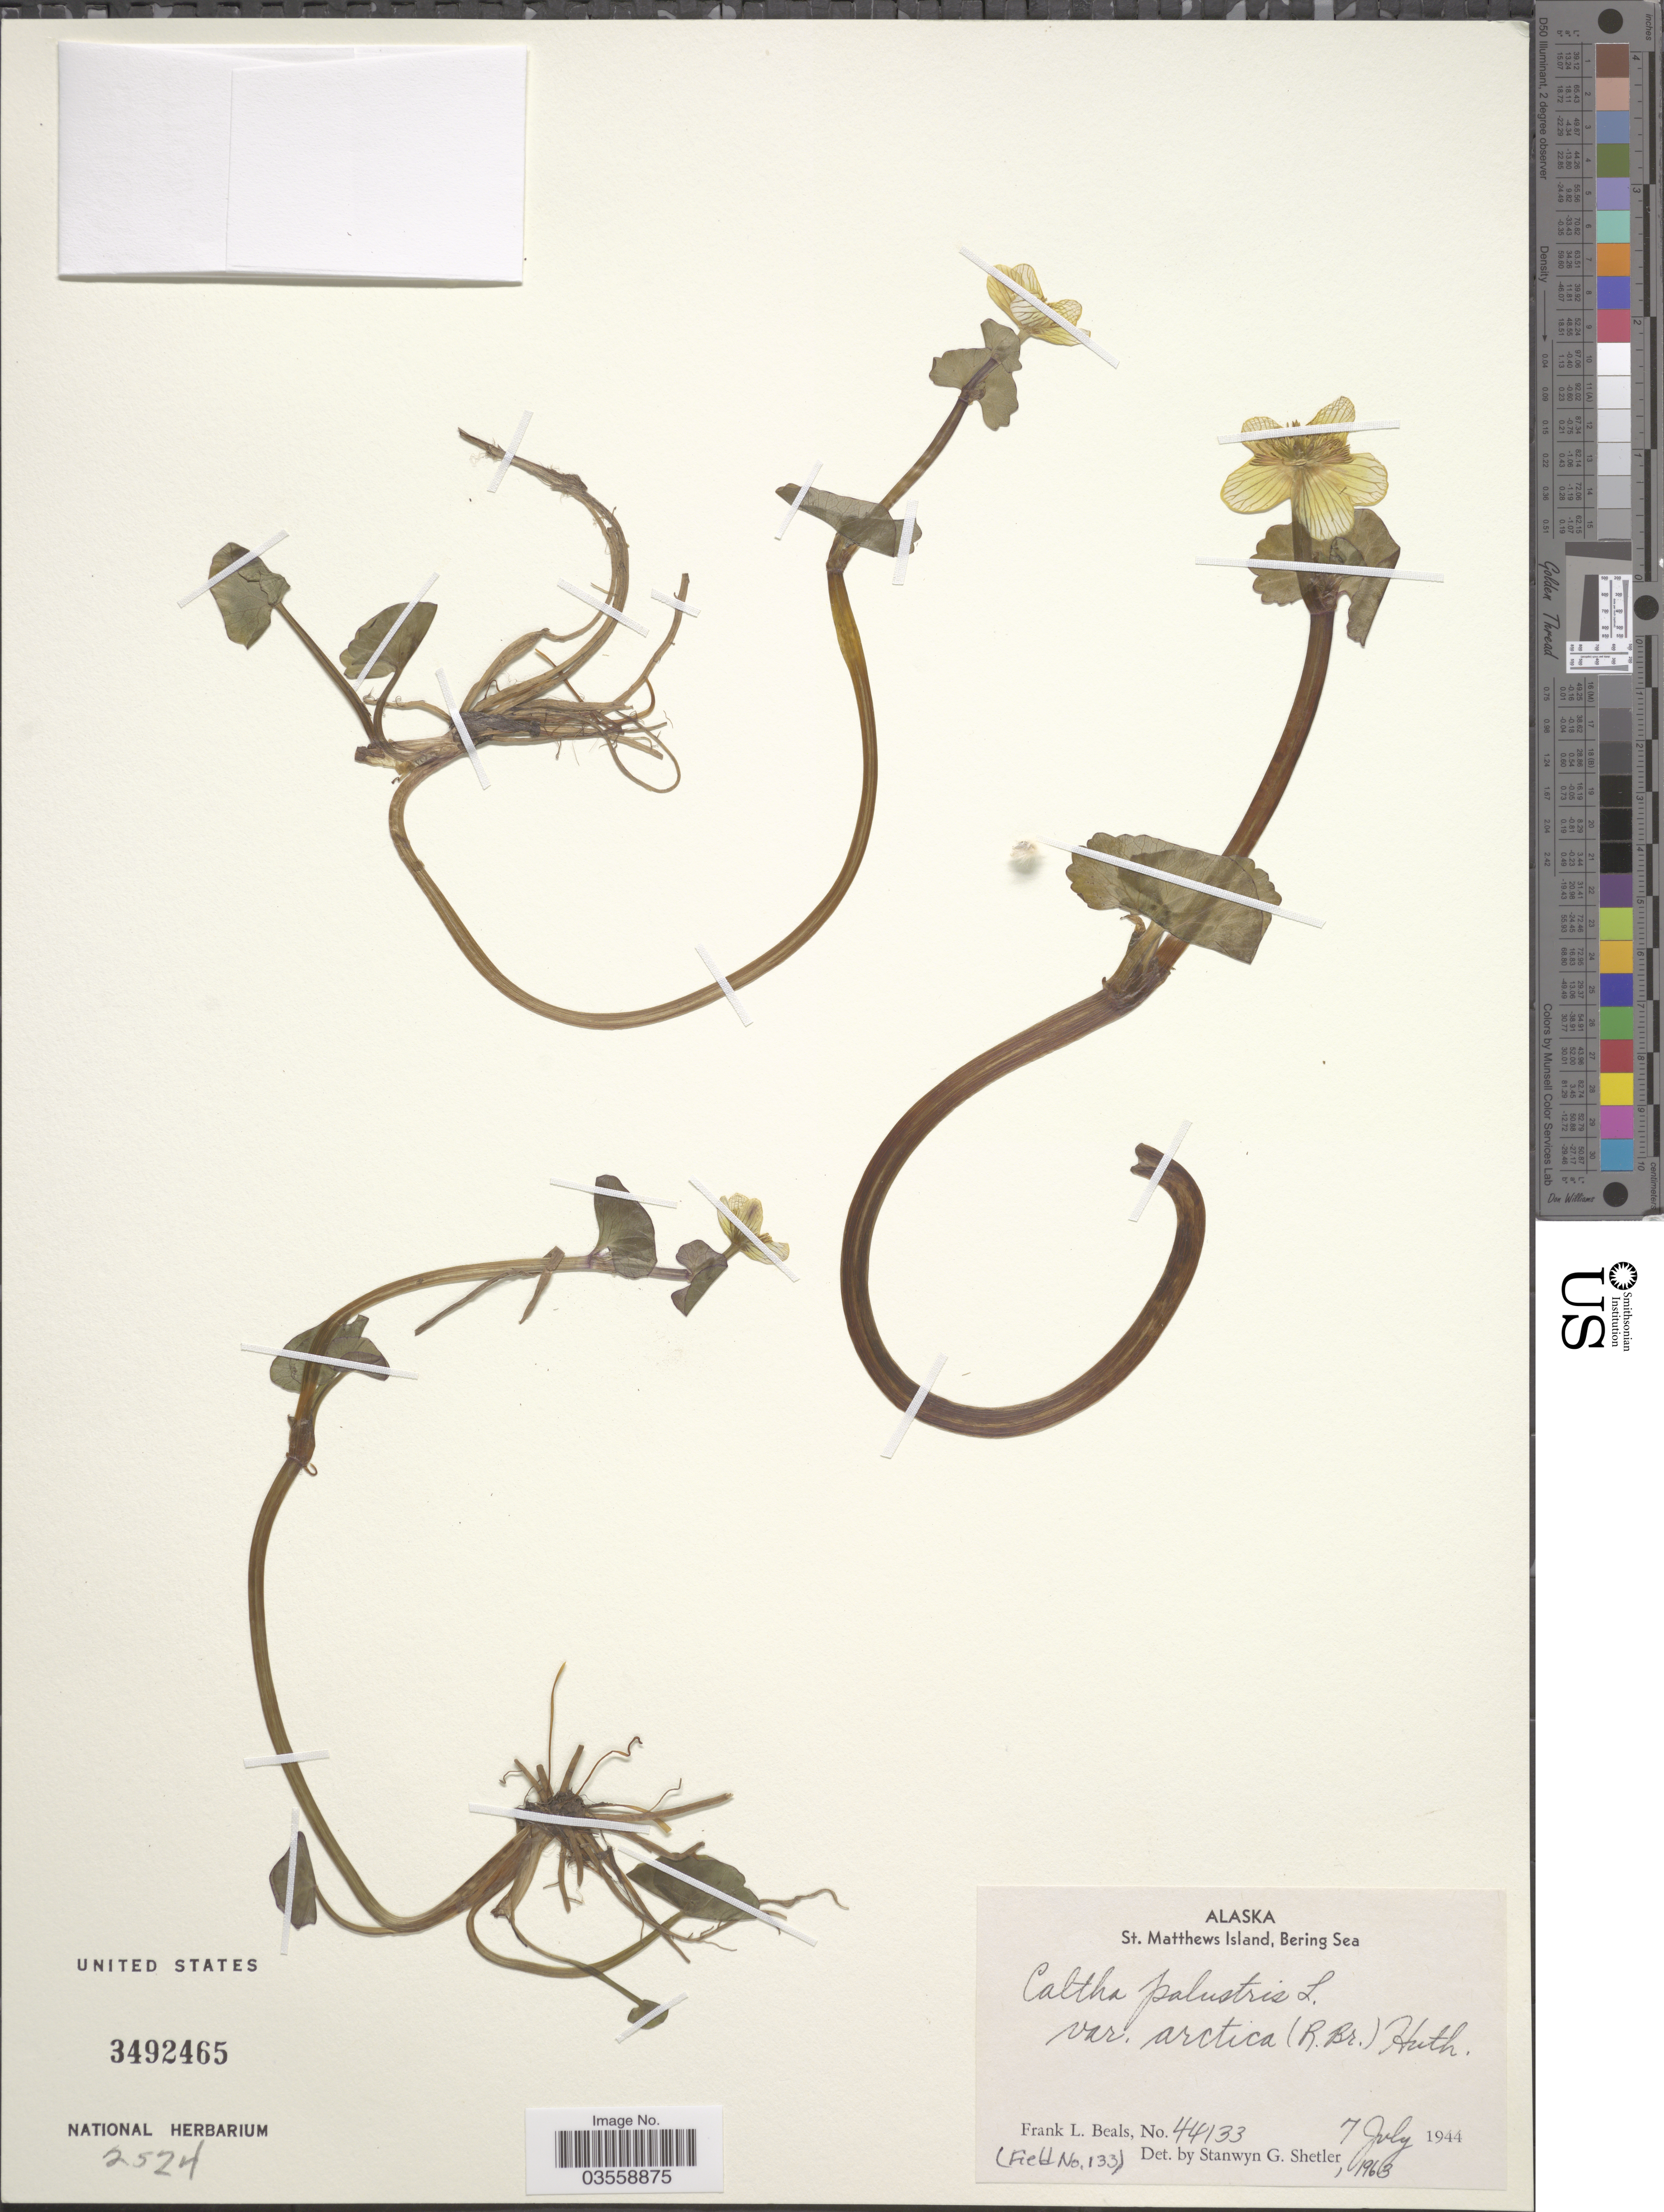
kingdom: Plantae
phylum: Tracheophyta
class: Magnoliopsida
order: Ranunculales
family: Ranunculaceae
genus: Caltha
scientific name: Caltha palustris subsp. arctica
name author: (R. Br.) Hultén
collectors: F. Beals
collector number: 44133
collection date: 1944-07-07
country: United States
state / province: Alaska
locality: St. Matthews Island, Bering Sea.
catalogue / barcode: US 3492465